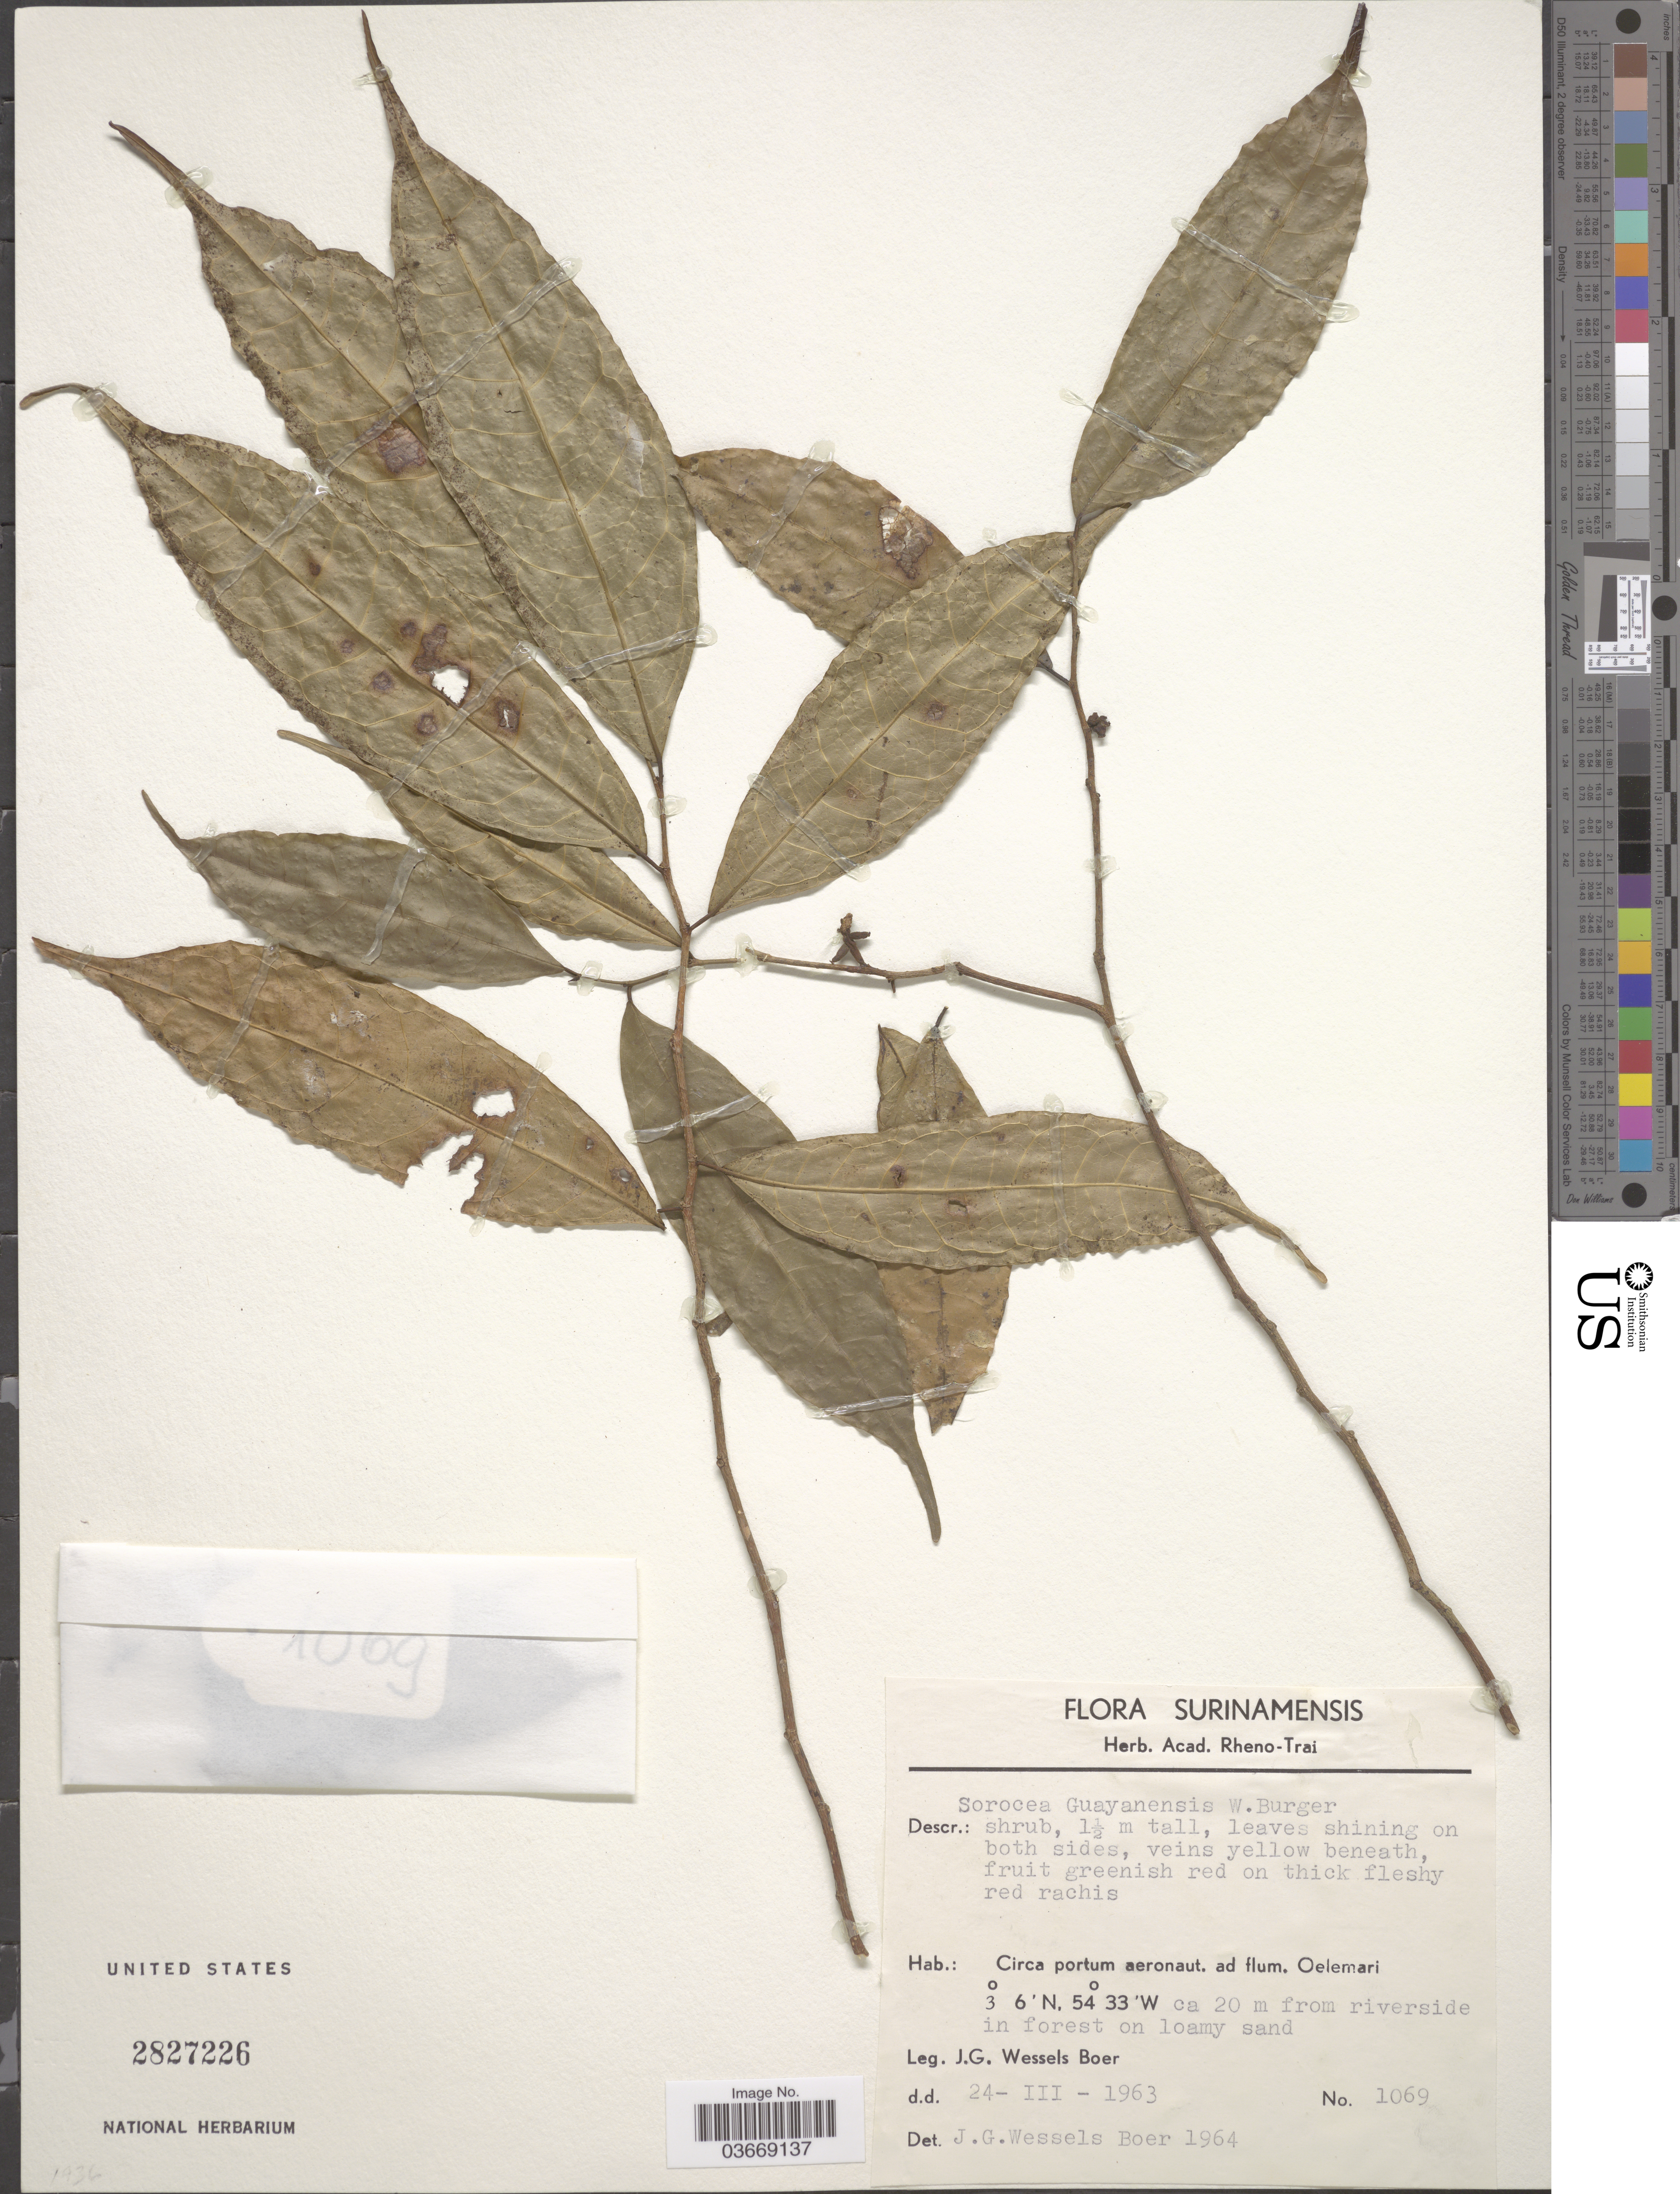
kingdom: Plantae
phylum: Tracheophyta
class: Magnoliopsida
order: Rosales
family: Moraceae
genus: Sorocea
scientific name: Sorocea guayanensis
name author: W.C. Burger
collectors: J. G. Wessels Boer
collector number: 1069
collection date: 1963-03-24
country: Suriname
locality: Circa portum aeronaut. ad. flum. Oelemari, ca 20 m from riverside in forest on loamy sand.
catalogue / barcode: US 2827226